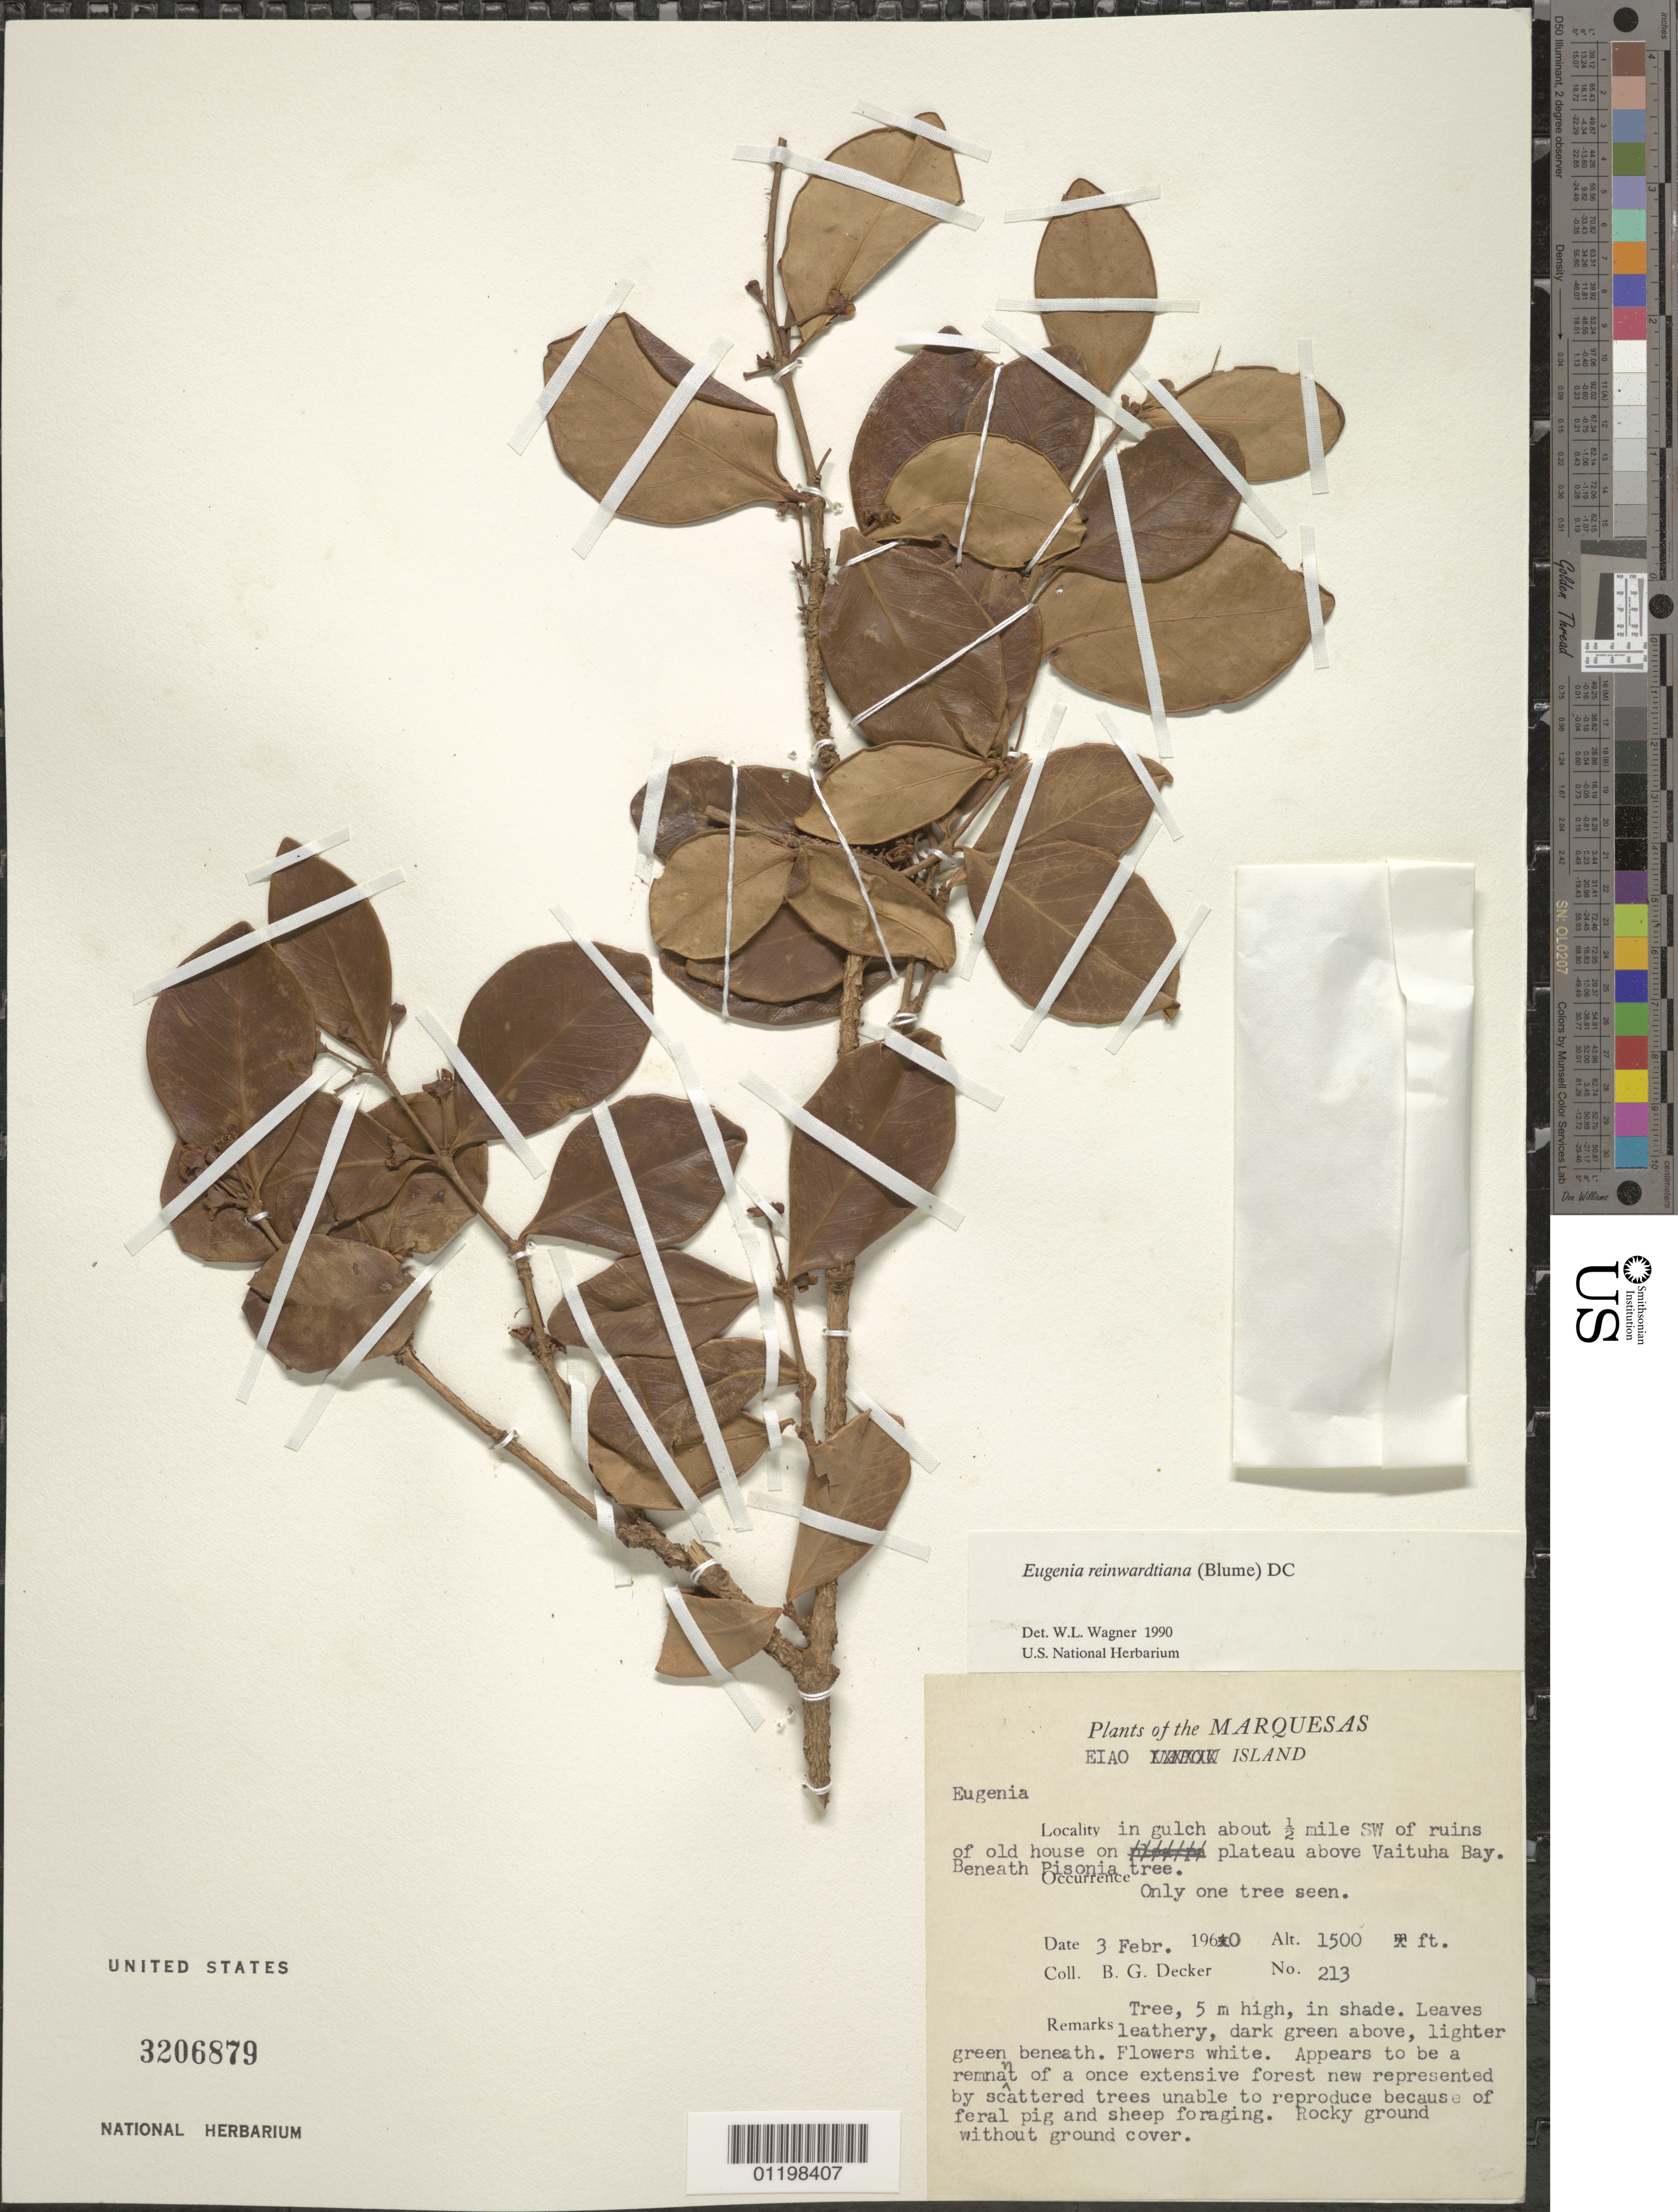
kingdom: Plantae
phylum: Tracheophyta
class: Magnoliopsida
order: Myrtales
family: Myrtaceae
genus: Eugenia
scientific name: Eugenia reinwardtiana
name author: (Blume) DC.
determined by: Wagner, W. L., (BOT), Smithsonian Institution - National Museum of Natural History (UNITED STATES)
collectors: B. G. Decker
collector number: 213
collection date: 1960-02-03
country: French Polynesia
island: Eiao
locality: plateau above Vaituha Bay, about 0.5 mi SW of ruins of old house, in gulch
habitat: Under a Pisonia tree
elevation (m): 457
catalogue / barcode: US 3206879